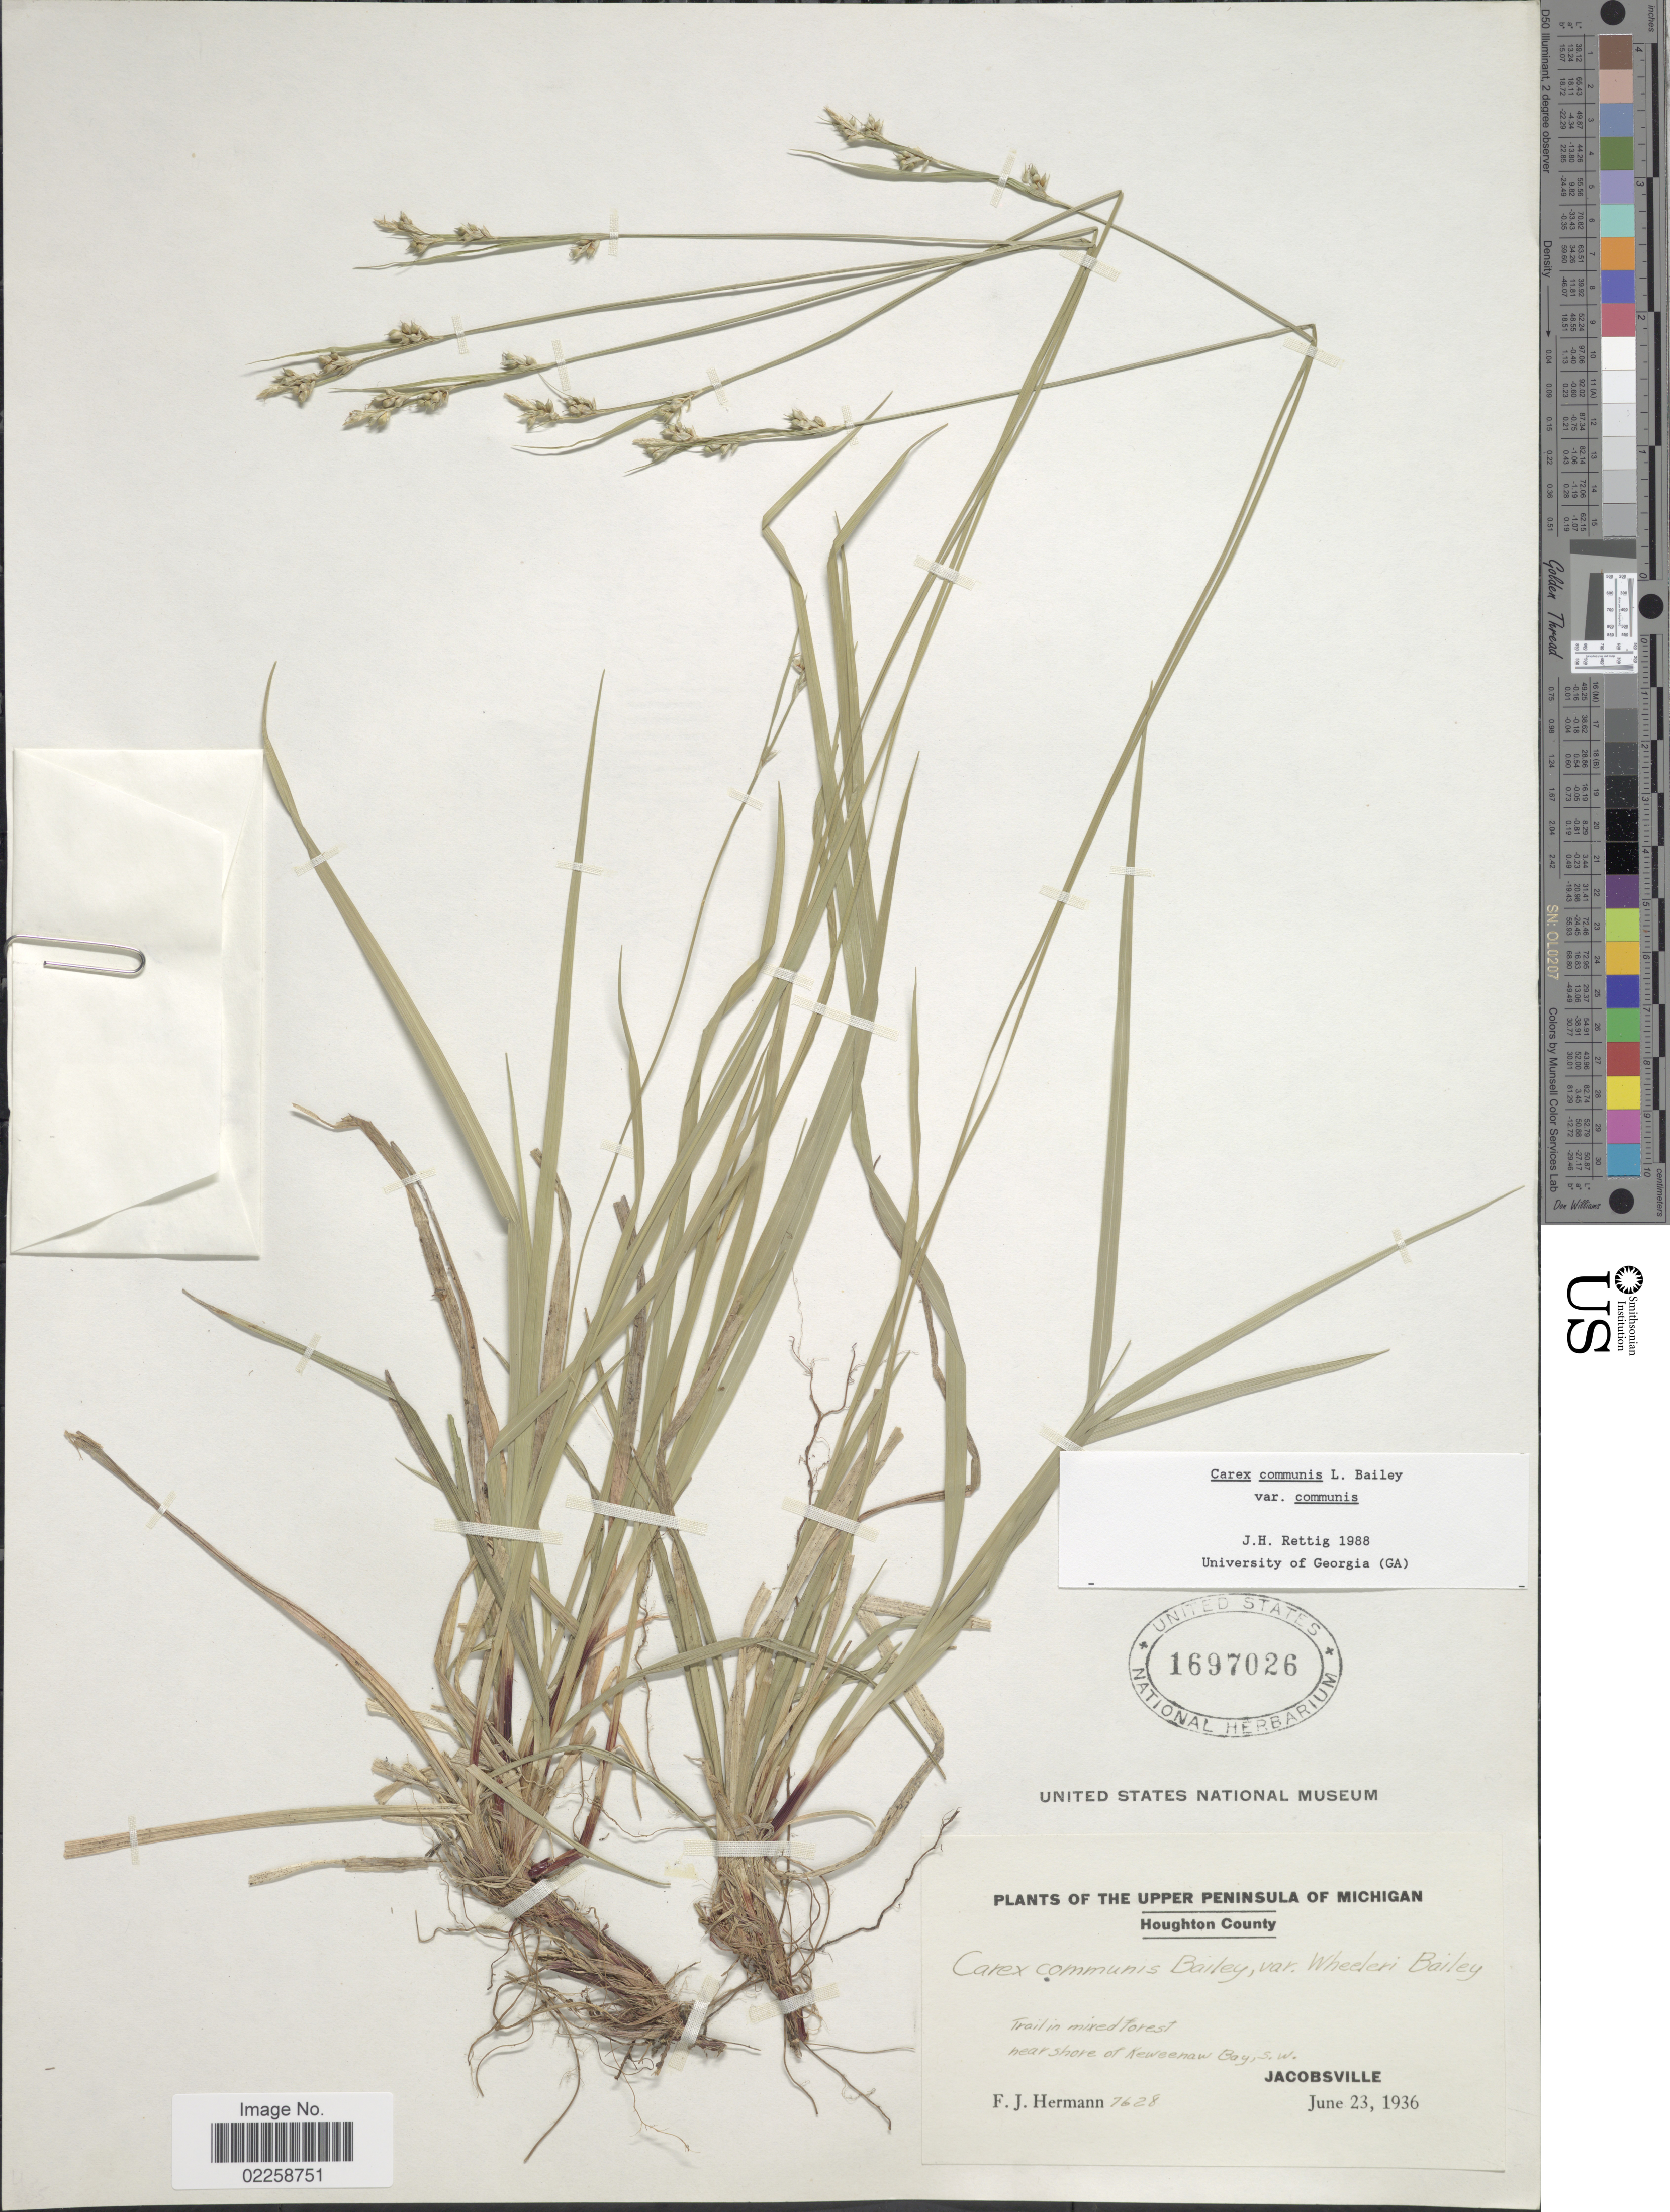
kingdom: Plantae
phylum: Tracheophyta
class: Liliopsida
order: Poales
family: Cyperaceae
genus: Carex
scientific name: Carex communis var. communis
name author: L.H. Bailey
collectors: F. J. Hermann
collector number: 7628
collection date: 1936-06-23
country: United States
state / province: Michigan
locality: The Upper Peninsula of Michigan, Houghton County, Trail in mixed forest, near shore of Keweenaw Bay, s.w. Jacobsville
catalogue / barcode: US 1697026